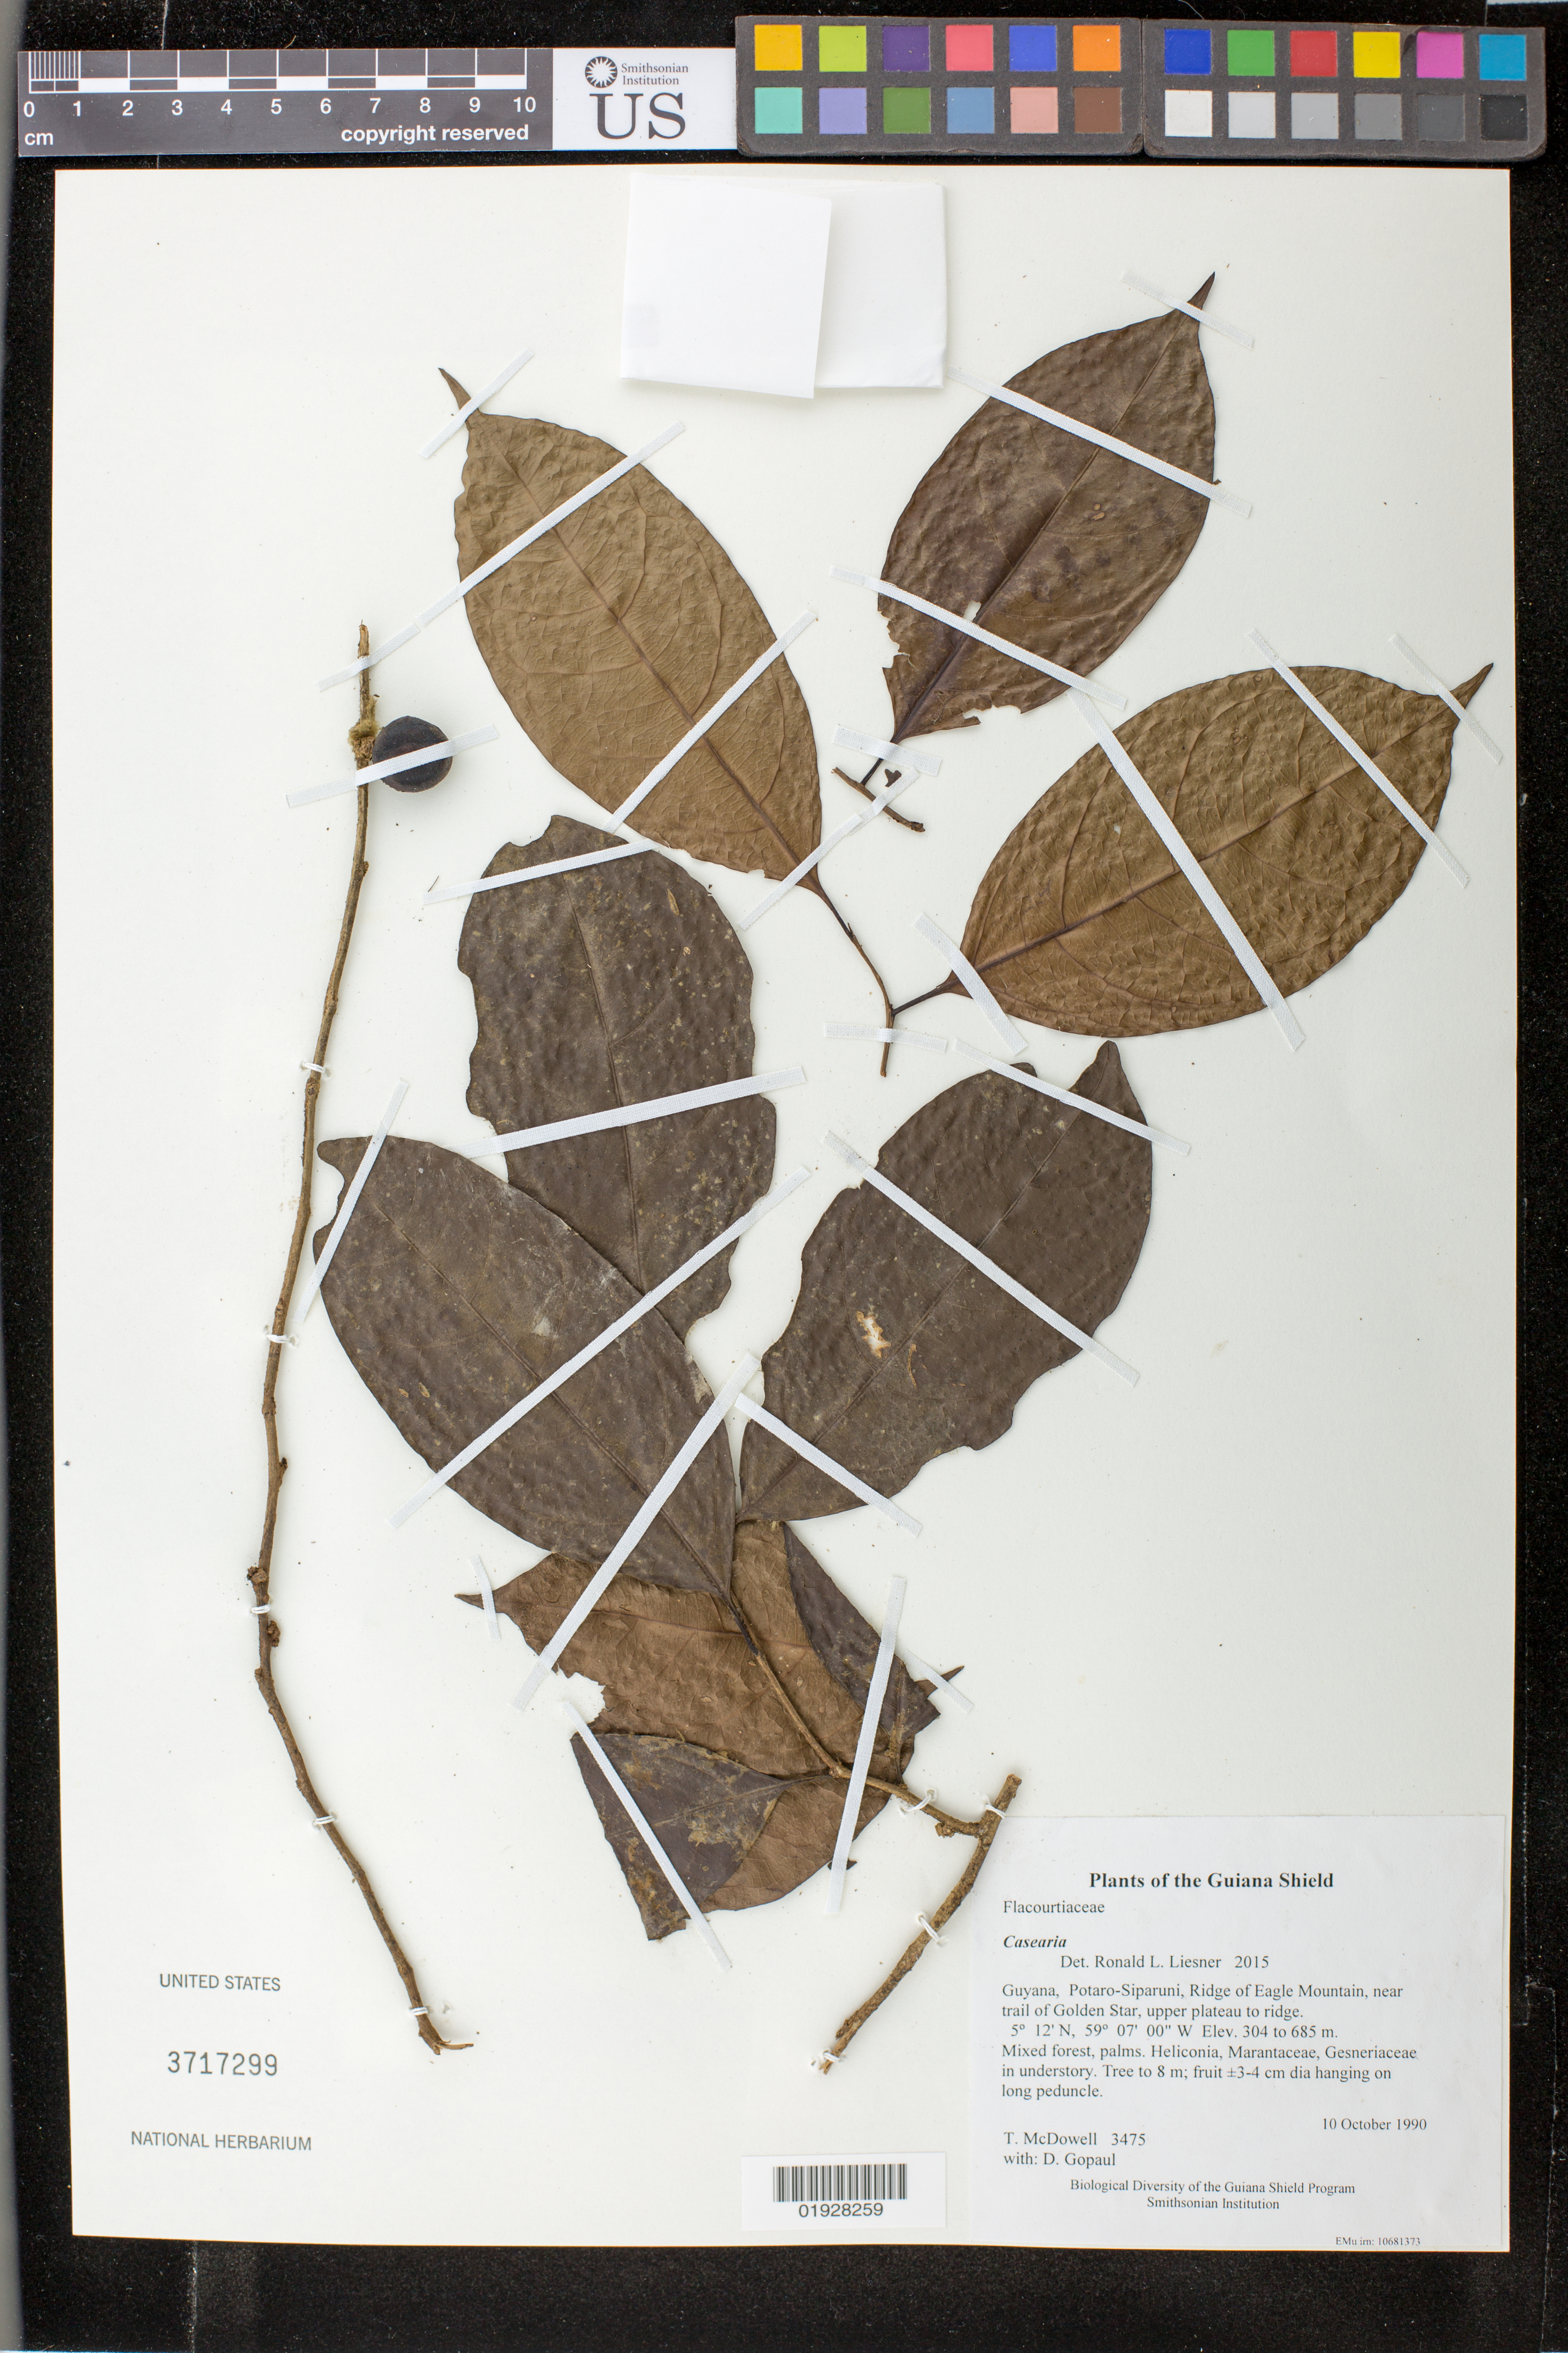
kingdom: Plantae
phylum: Tracheophyta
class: Magnoliopsida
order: Malpighiales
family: Salicaceae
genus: Casearia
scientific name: Casearia sp.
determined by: Liesner, R. L.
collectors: T. McDowell & D. Gopaul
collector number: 3475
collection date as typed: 10 October 1990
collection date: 1990-10-10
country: Guyana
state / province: Potaro-Siparuni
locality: Ridge of Eagle Mountain, near trail of Golden Star, upper plateau to ridge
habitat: Mixed forest, palms. Heliconia, Marantaceae, Gesneriaceae in understory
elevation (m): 304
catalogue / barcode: US 3717299